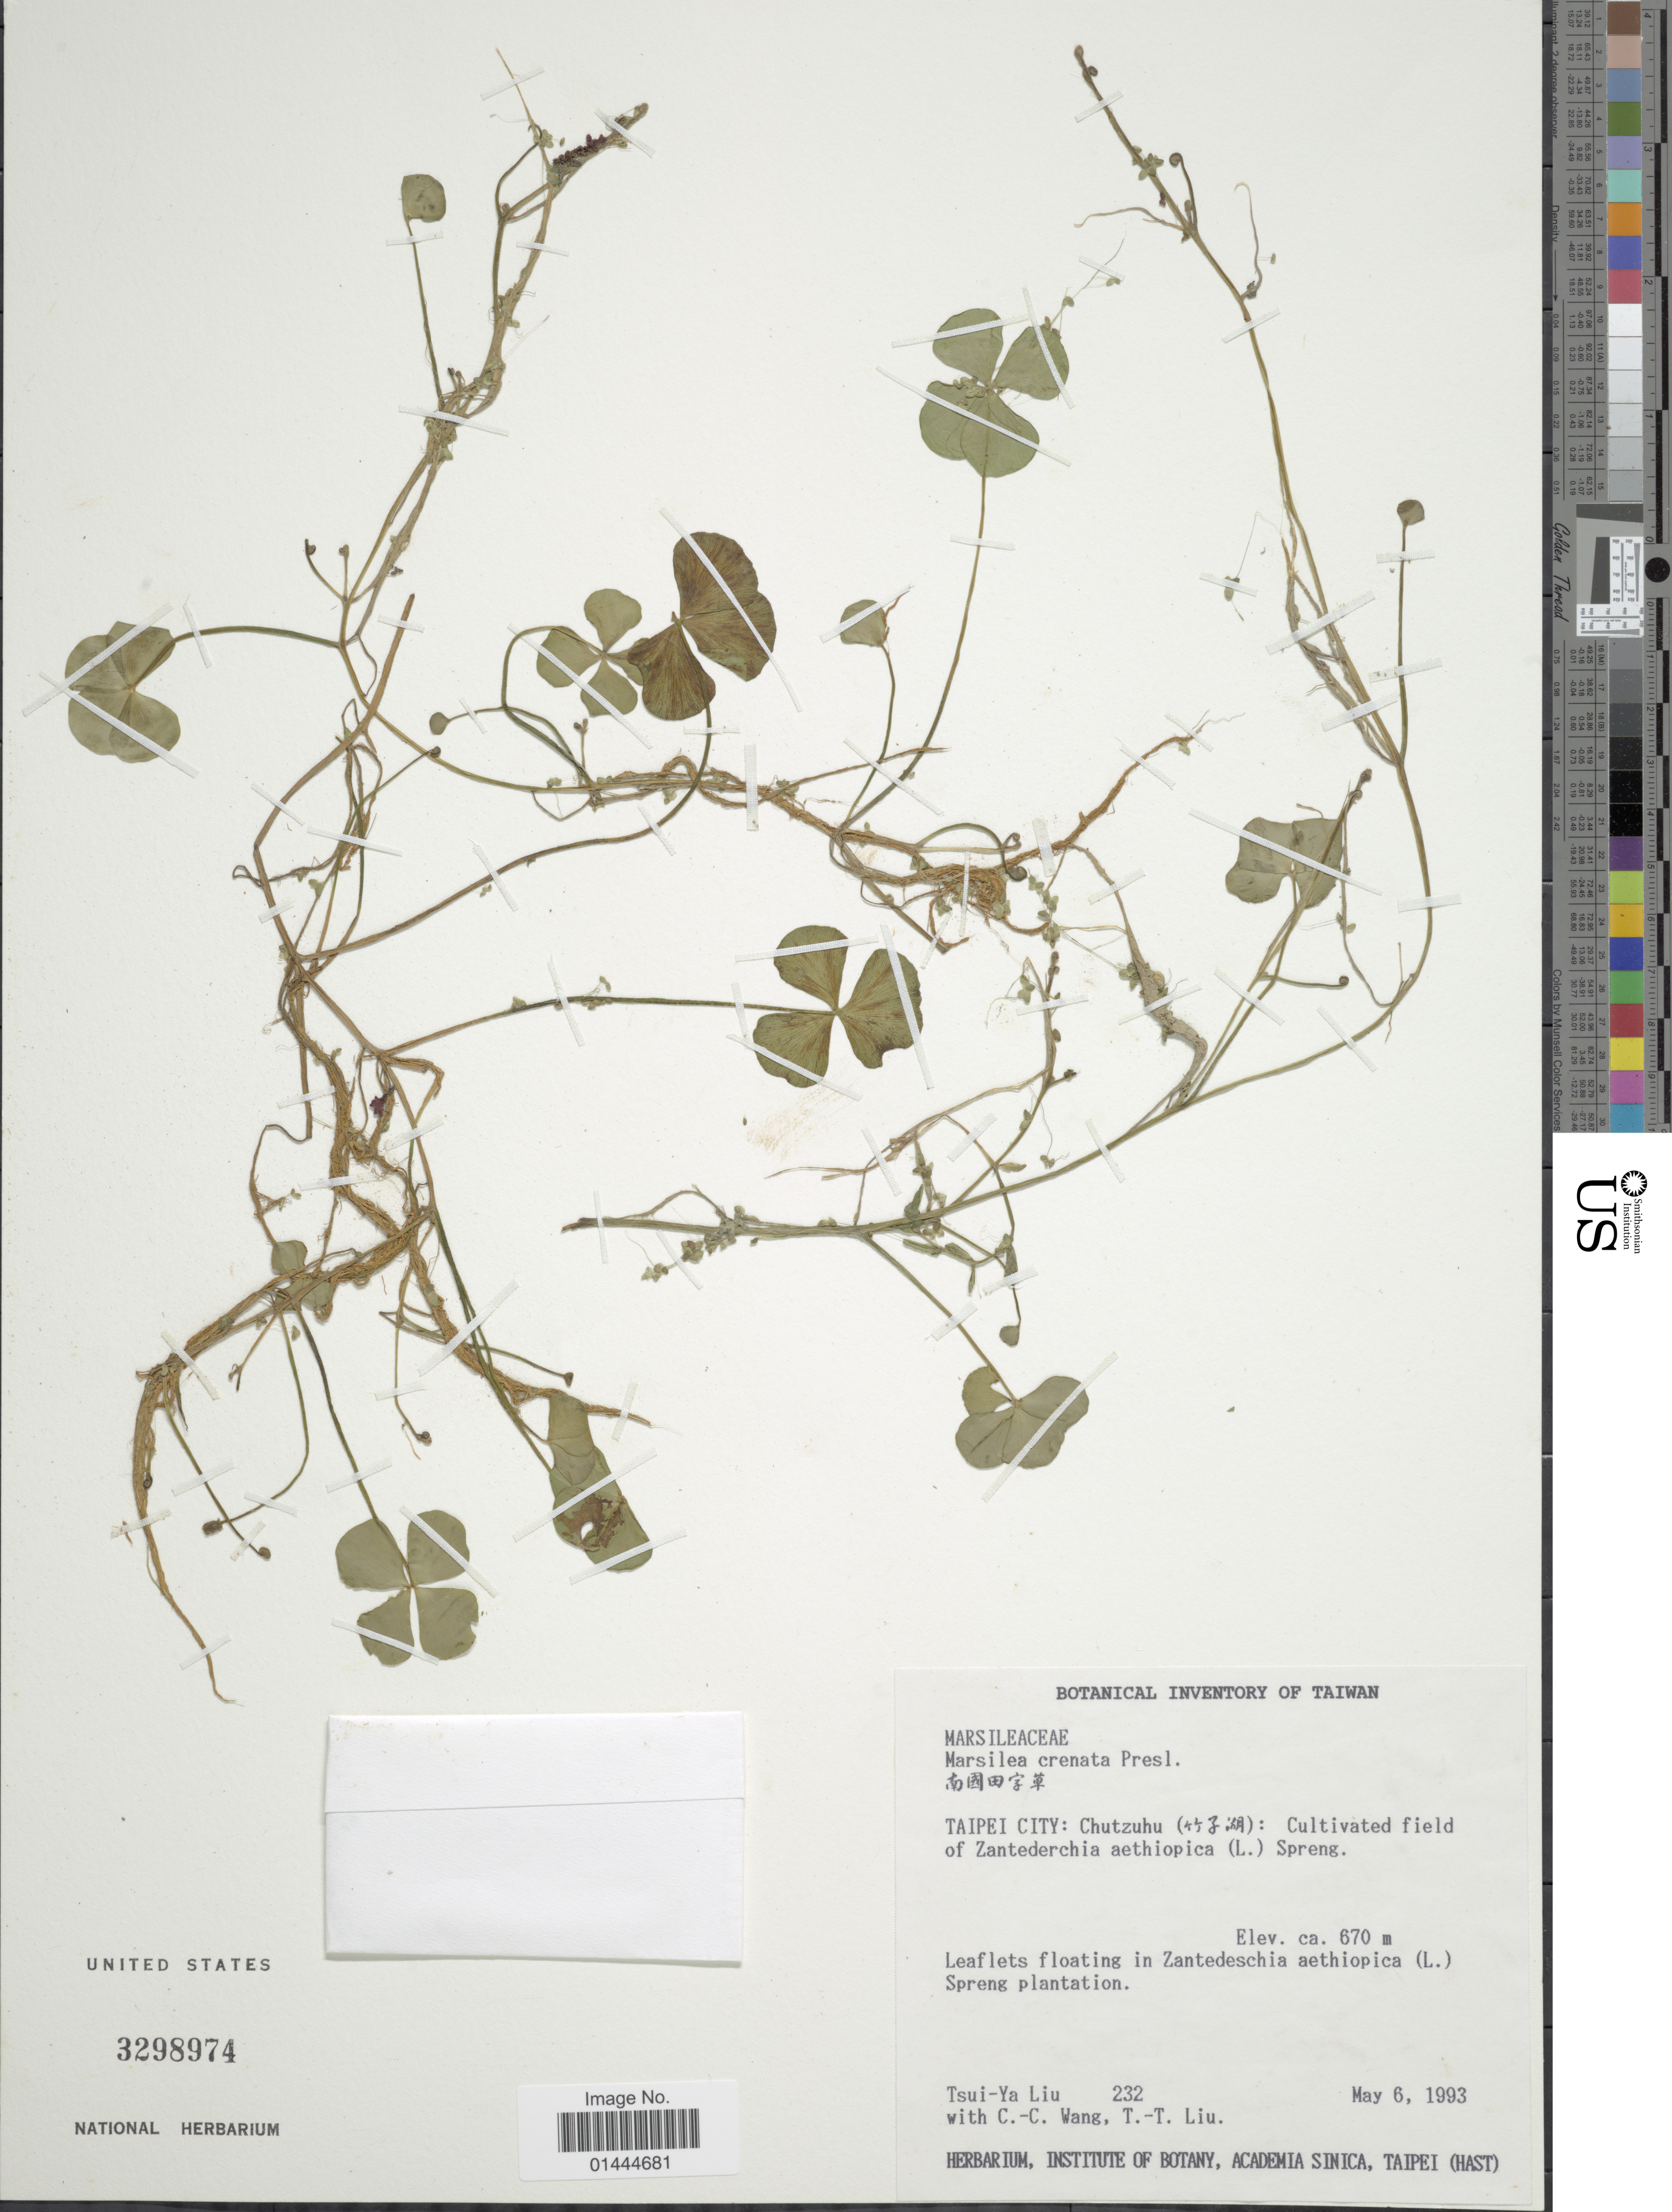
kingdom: Plantae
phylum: Tracheophyta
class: Polypodiopsida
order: Salviniales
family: Marsileaceae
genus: Marsilea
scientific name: Marsilea crenata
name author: C. Presl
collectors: T. Y. Liu, C. C. Wang & T. Liu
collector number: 232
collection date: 1993-05-06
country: Taiwan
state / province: Taipei City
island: Taiwan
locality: Chutzuhu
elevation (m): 670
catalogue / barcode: US 3298974